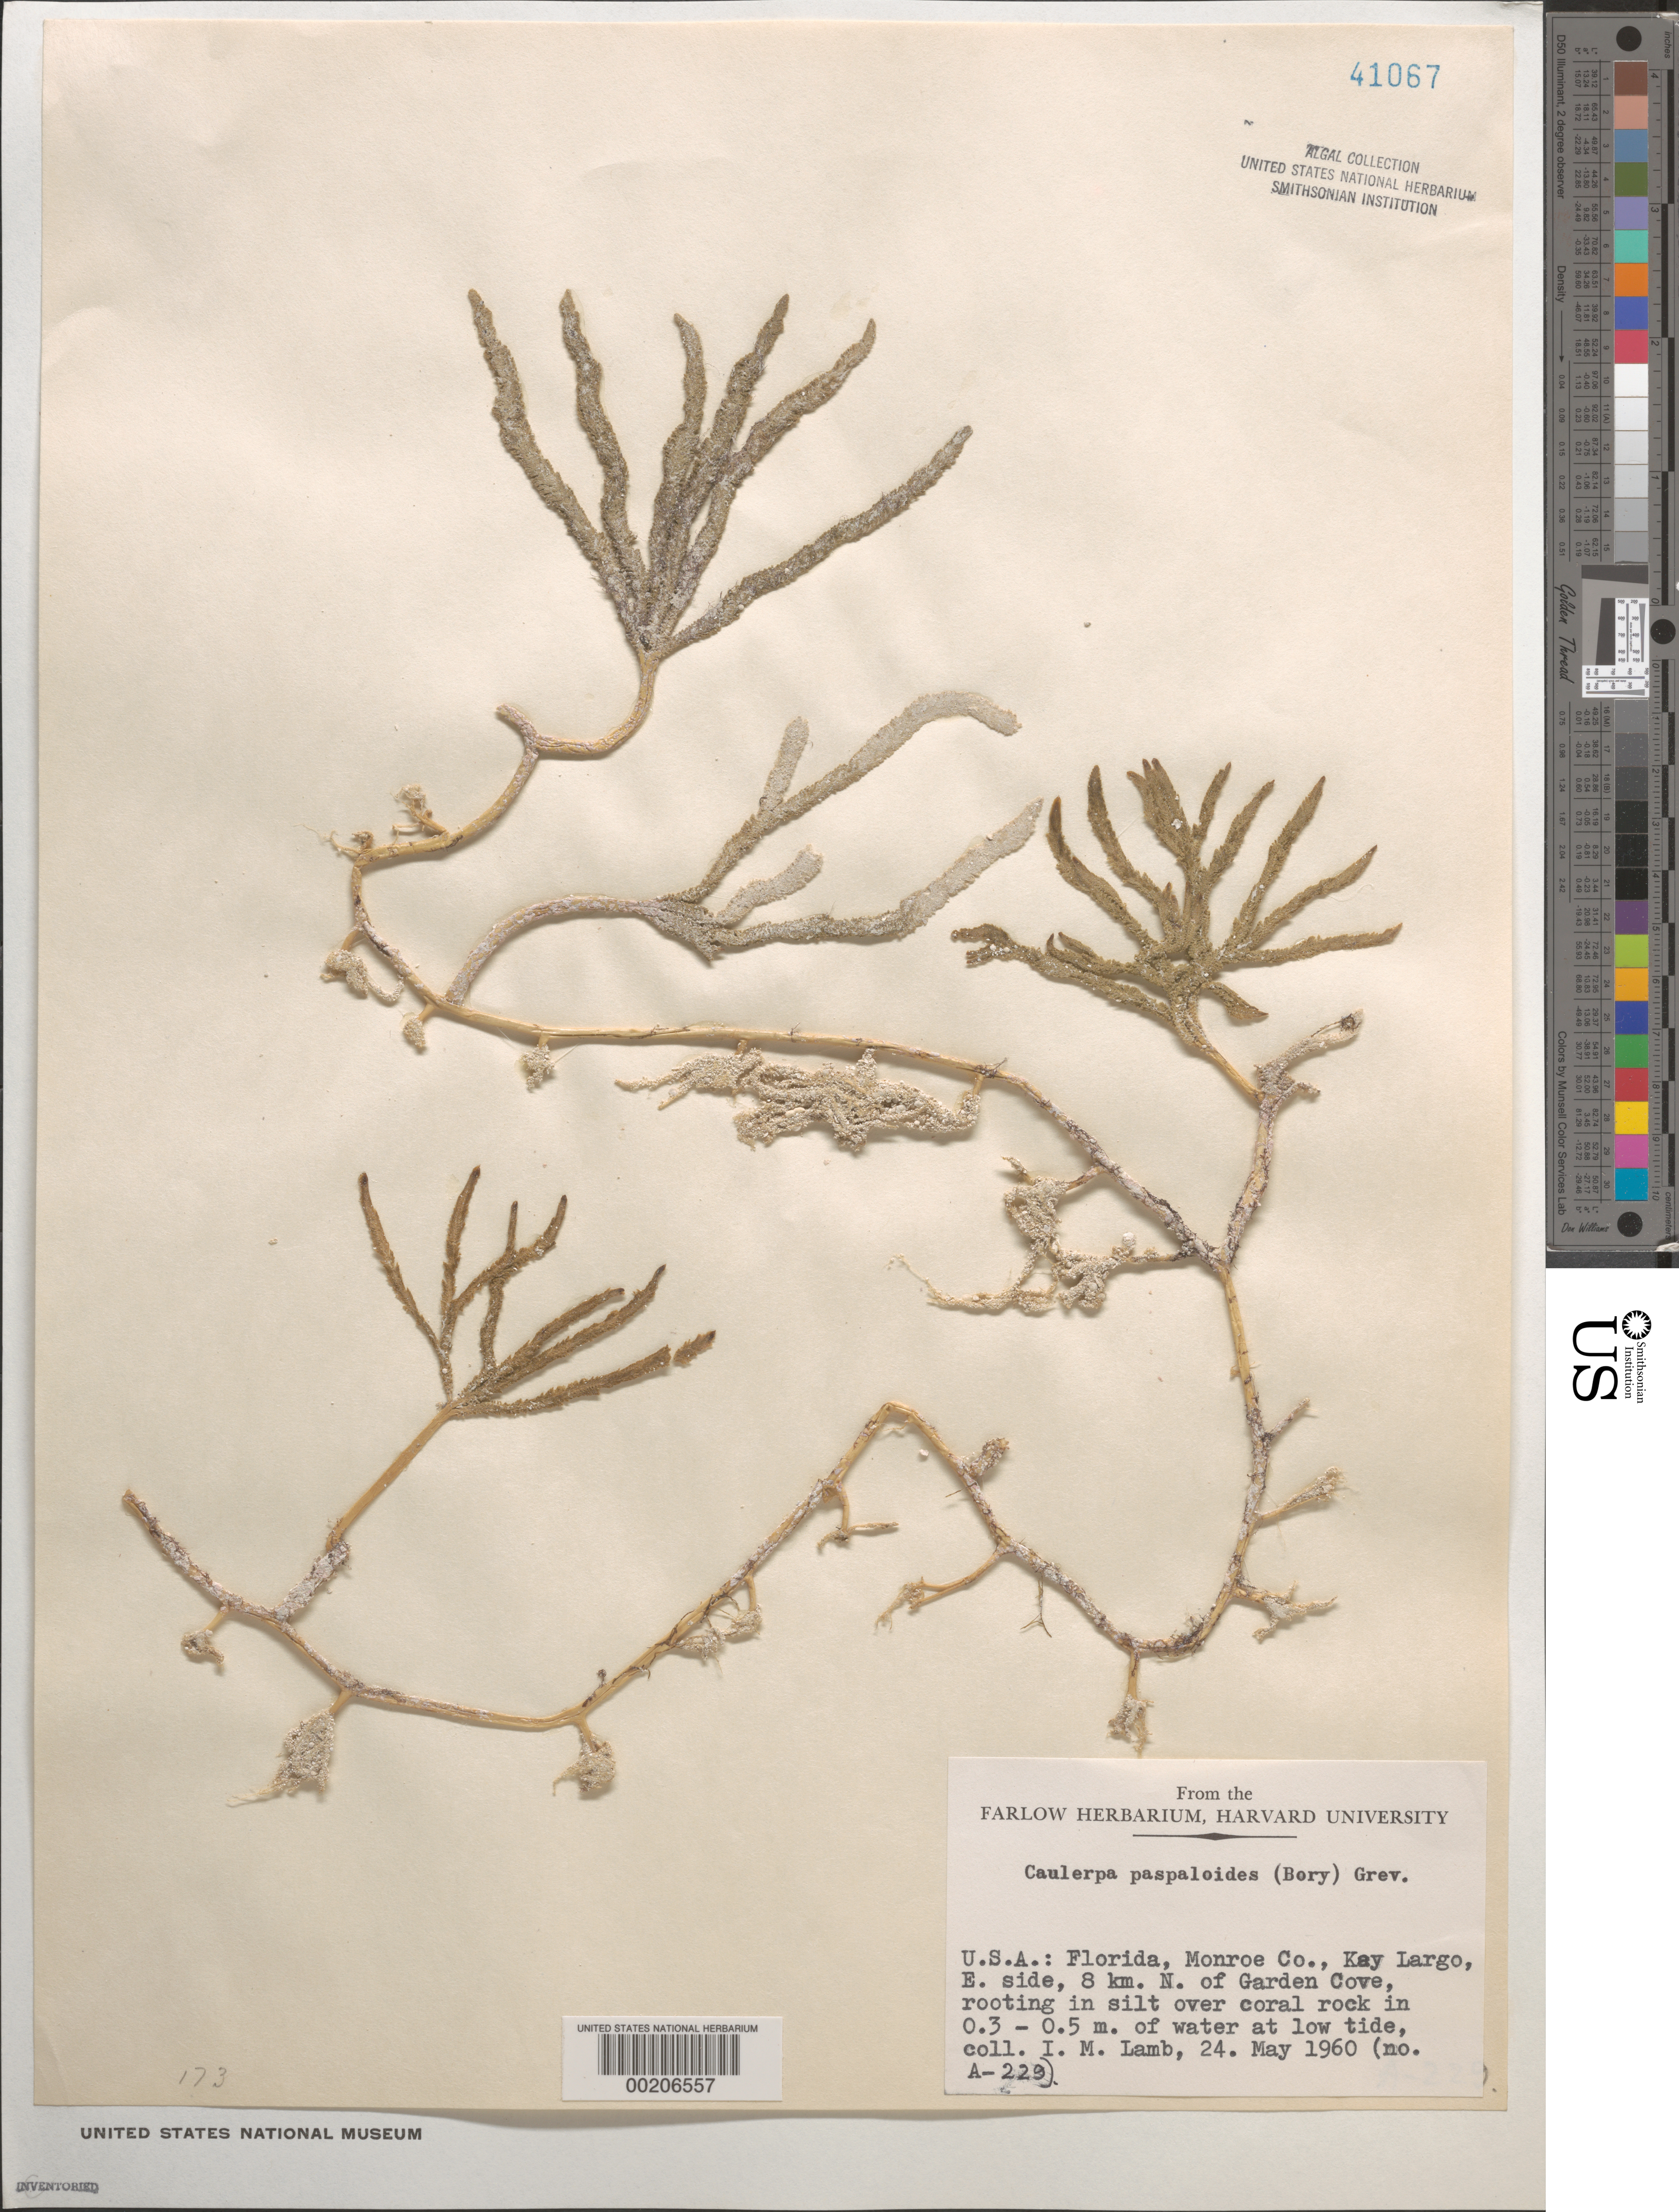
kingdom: Plantae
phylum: Chlorophyta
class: Ulvophyceae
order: Bryopsidales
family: Caulerpaceae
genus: Caulerpa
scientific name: Caulerpa paspaloides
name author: (Bory) Grev.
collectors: I. M. Lamb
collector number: A-229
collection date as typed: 24 May 1960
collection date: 1960-05-24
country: United States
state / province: Florida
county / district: Monroe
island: Key Largo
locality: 8 km north of Garden Cove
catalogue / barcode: US 41067